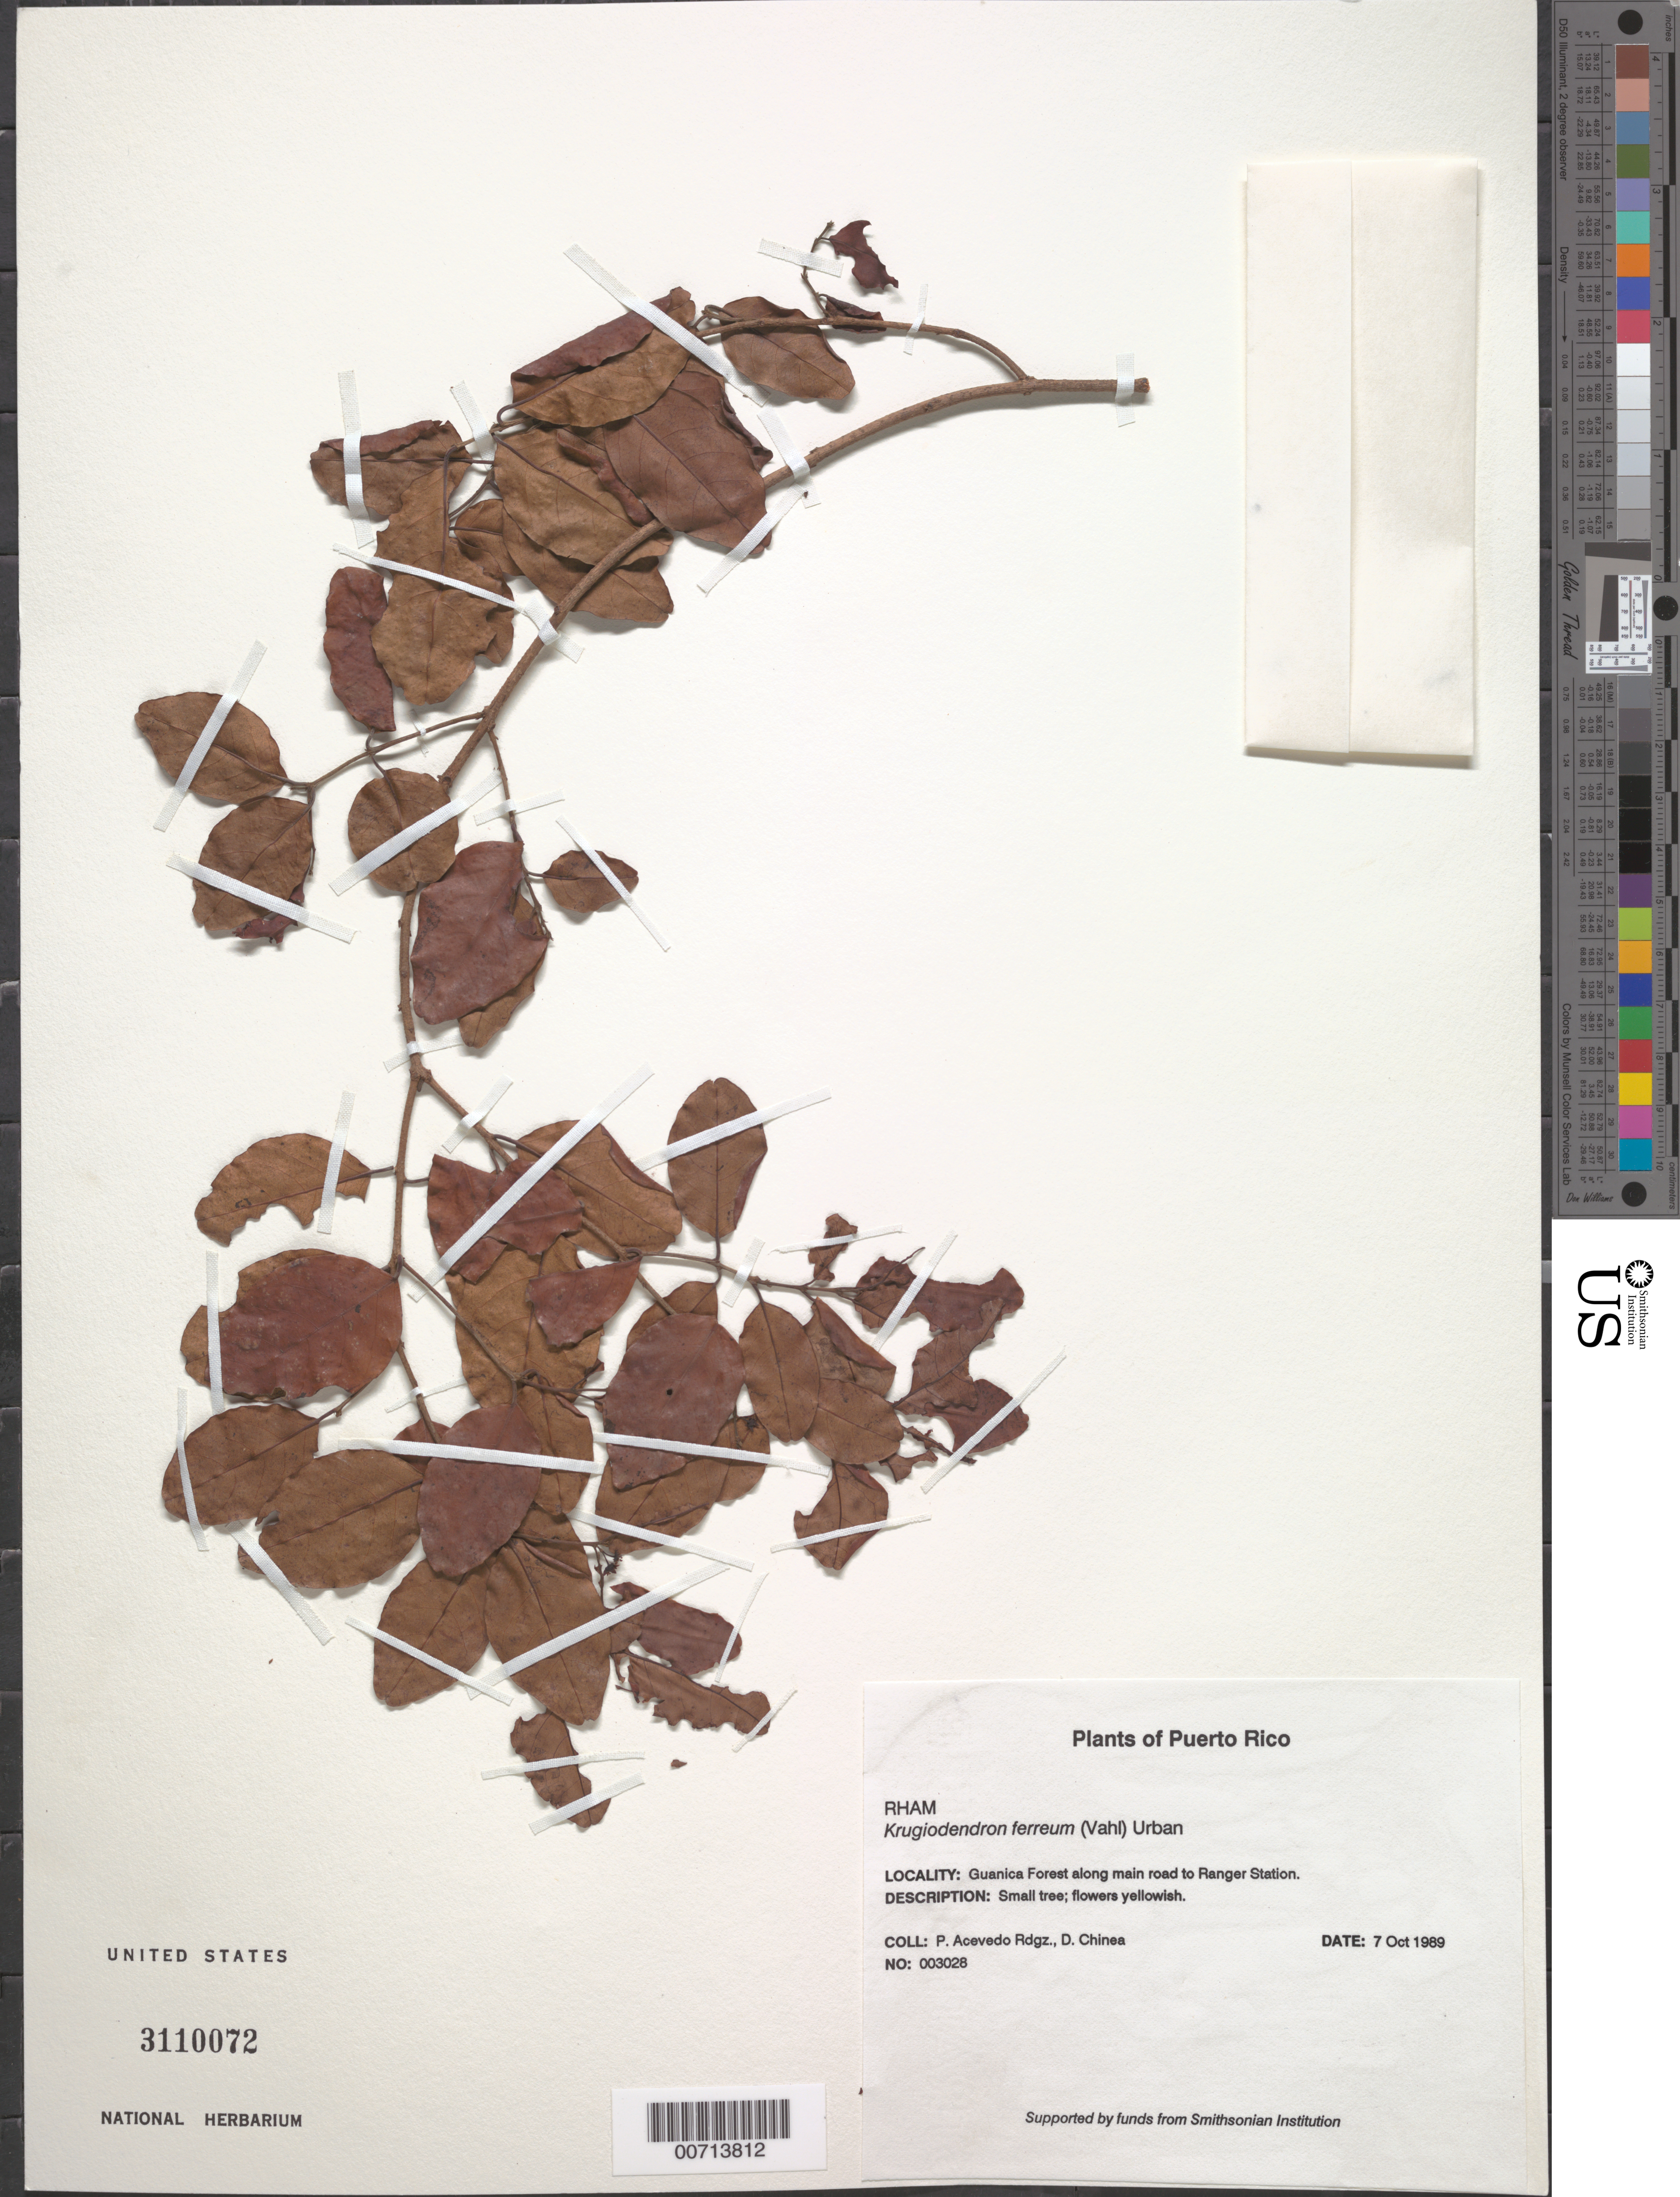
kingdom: Plantae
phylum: Tracheophyta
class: Magnoliopsida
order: Rosales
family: Rhamnaceae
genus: Krugiodendron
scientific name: Krugiodendron ferreum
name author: (Vahl) Urb.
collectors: P. Acevedo-Rodr. & D. Chinea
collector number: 3028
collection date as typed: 07 Oct 1989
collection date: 1989-10-07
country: Puerto Rico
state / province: Guánica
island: Puerto Rico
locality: Guánica; Guánica Forest along main road to Ranger Station.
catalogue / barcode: US 3110072